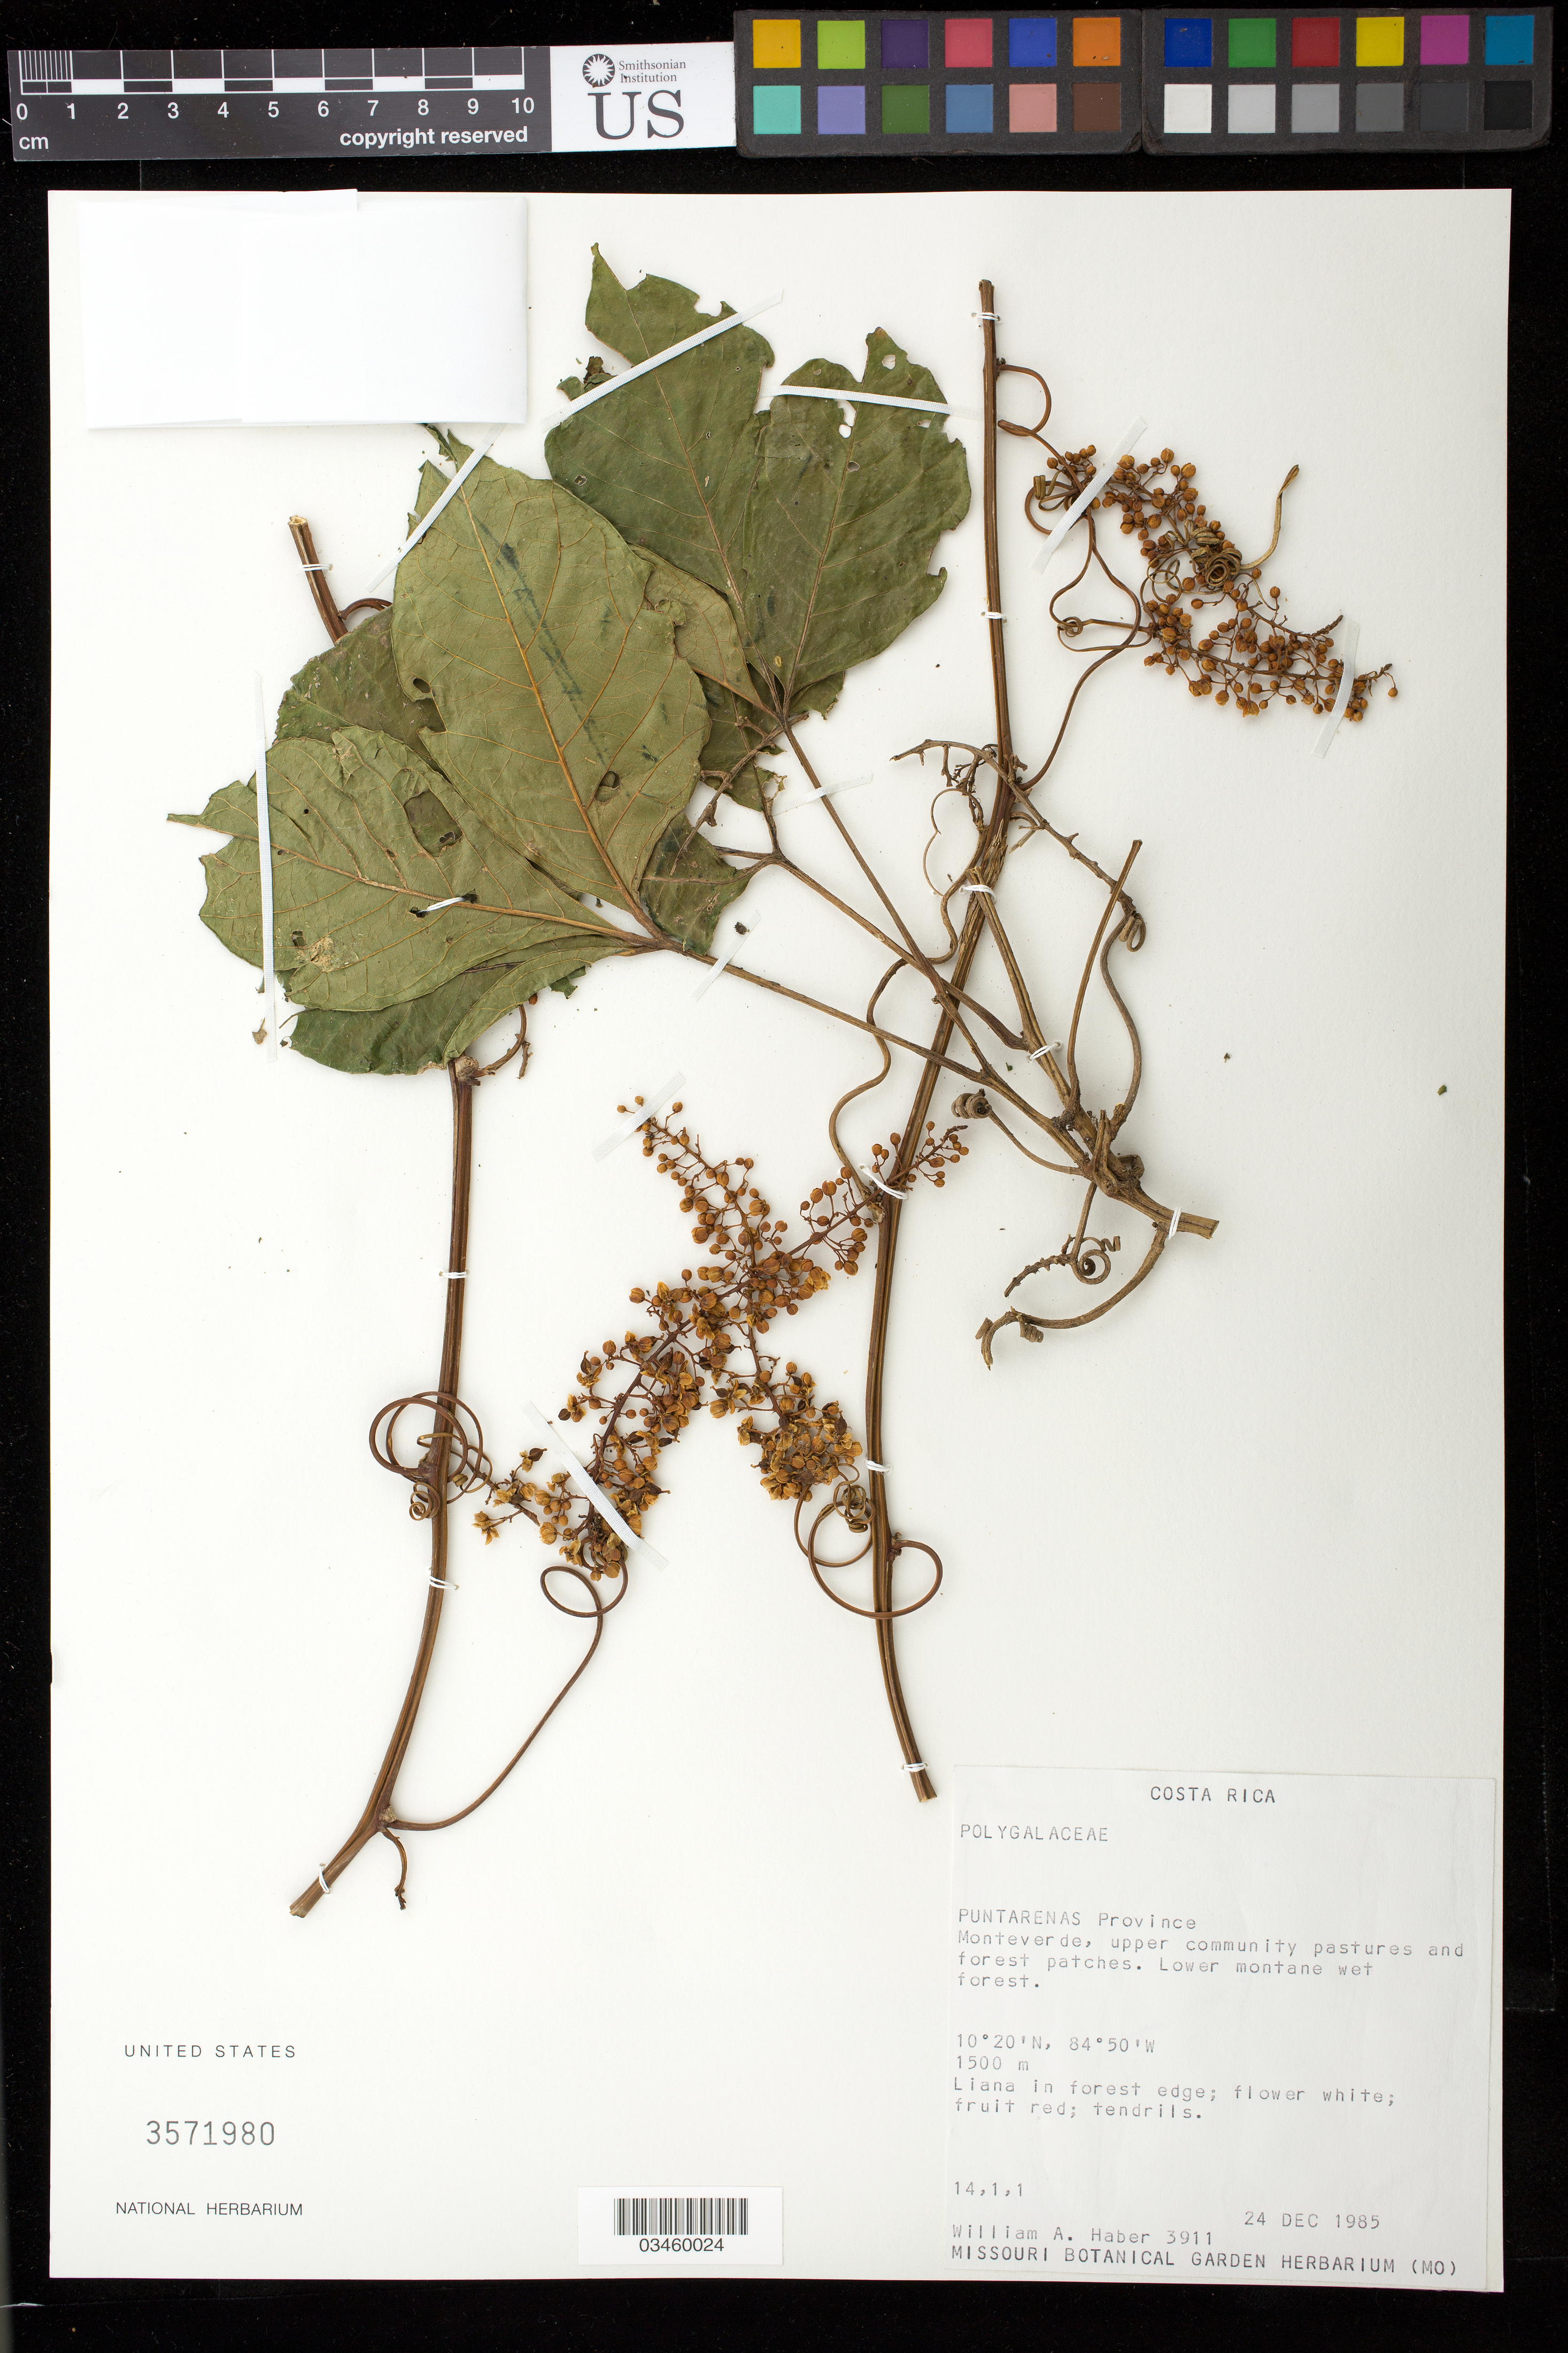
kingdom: Plantae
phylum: Tracheophyta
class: Magnoliopsida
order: Sapindales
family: Sapindaceae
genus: Paullinia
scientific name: Paullinia austin-smithii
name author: Standl.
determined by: Acevedo-Rodriguez, P., (US), Smithsonian Institution - National Museum of Natural History (UNITED STATES)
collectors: W. A. Haber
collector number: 3911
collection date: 1985-12-24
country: Costa Rica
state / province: Puntarenas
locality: Monteverde, upper community pastures and forest patches.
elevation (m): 1500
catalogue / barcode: US 3571980